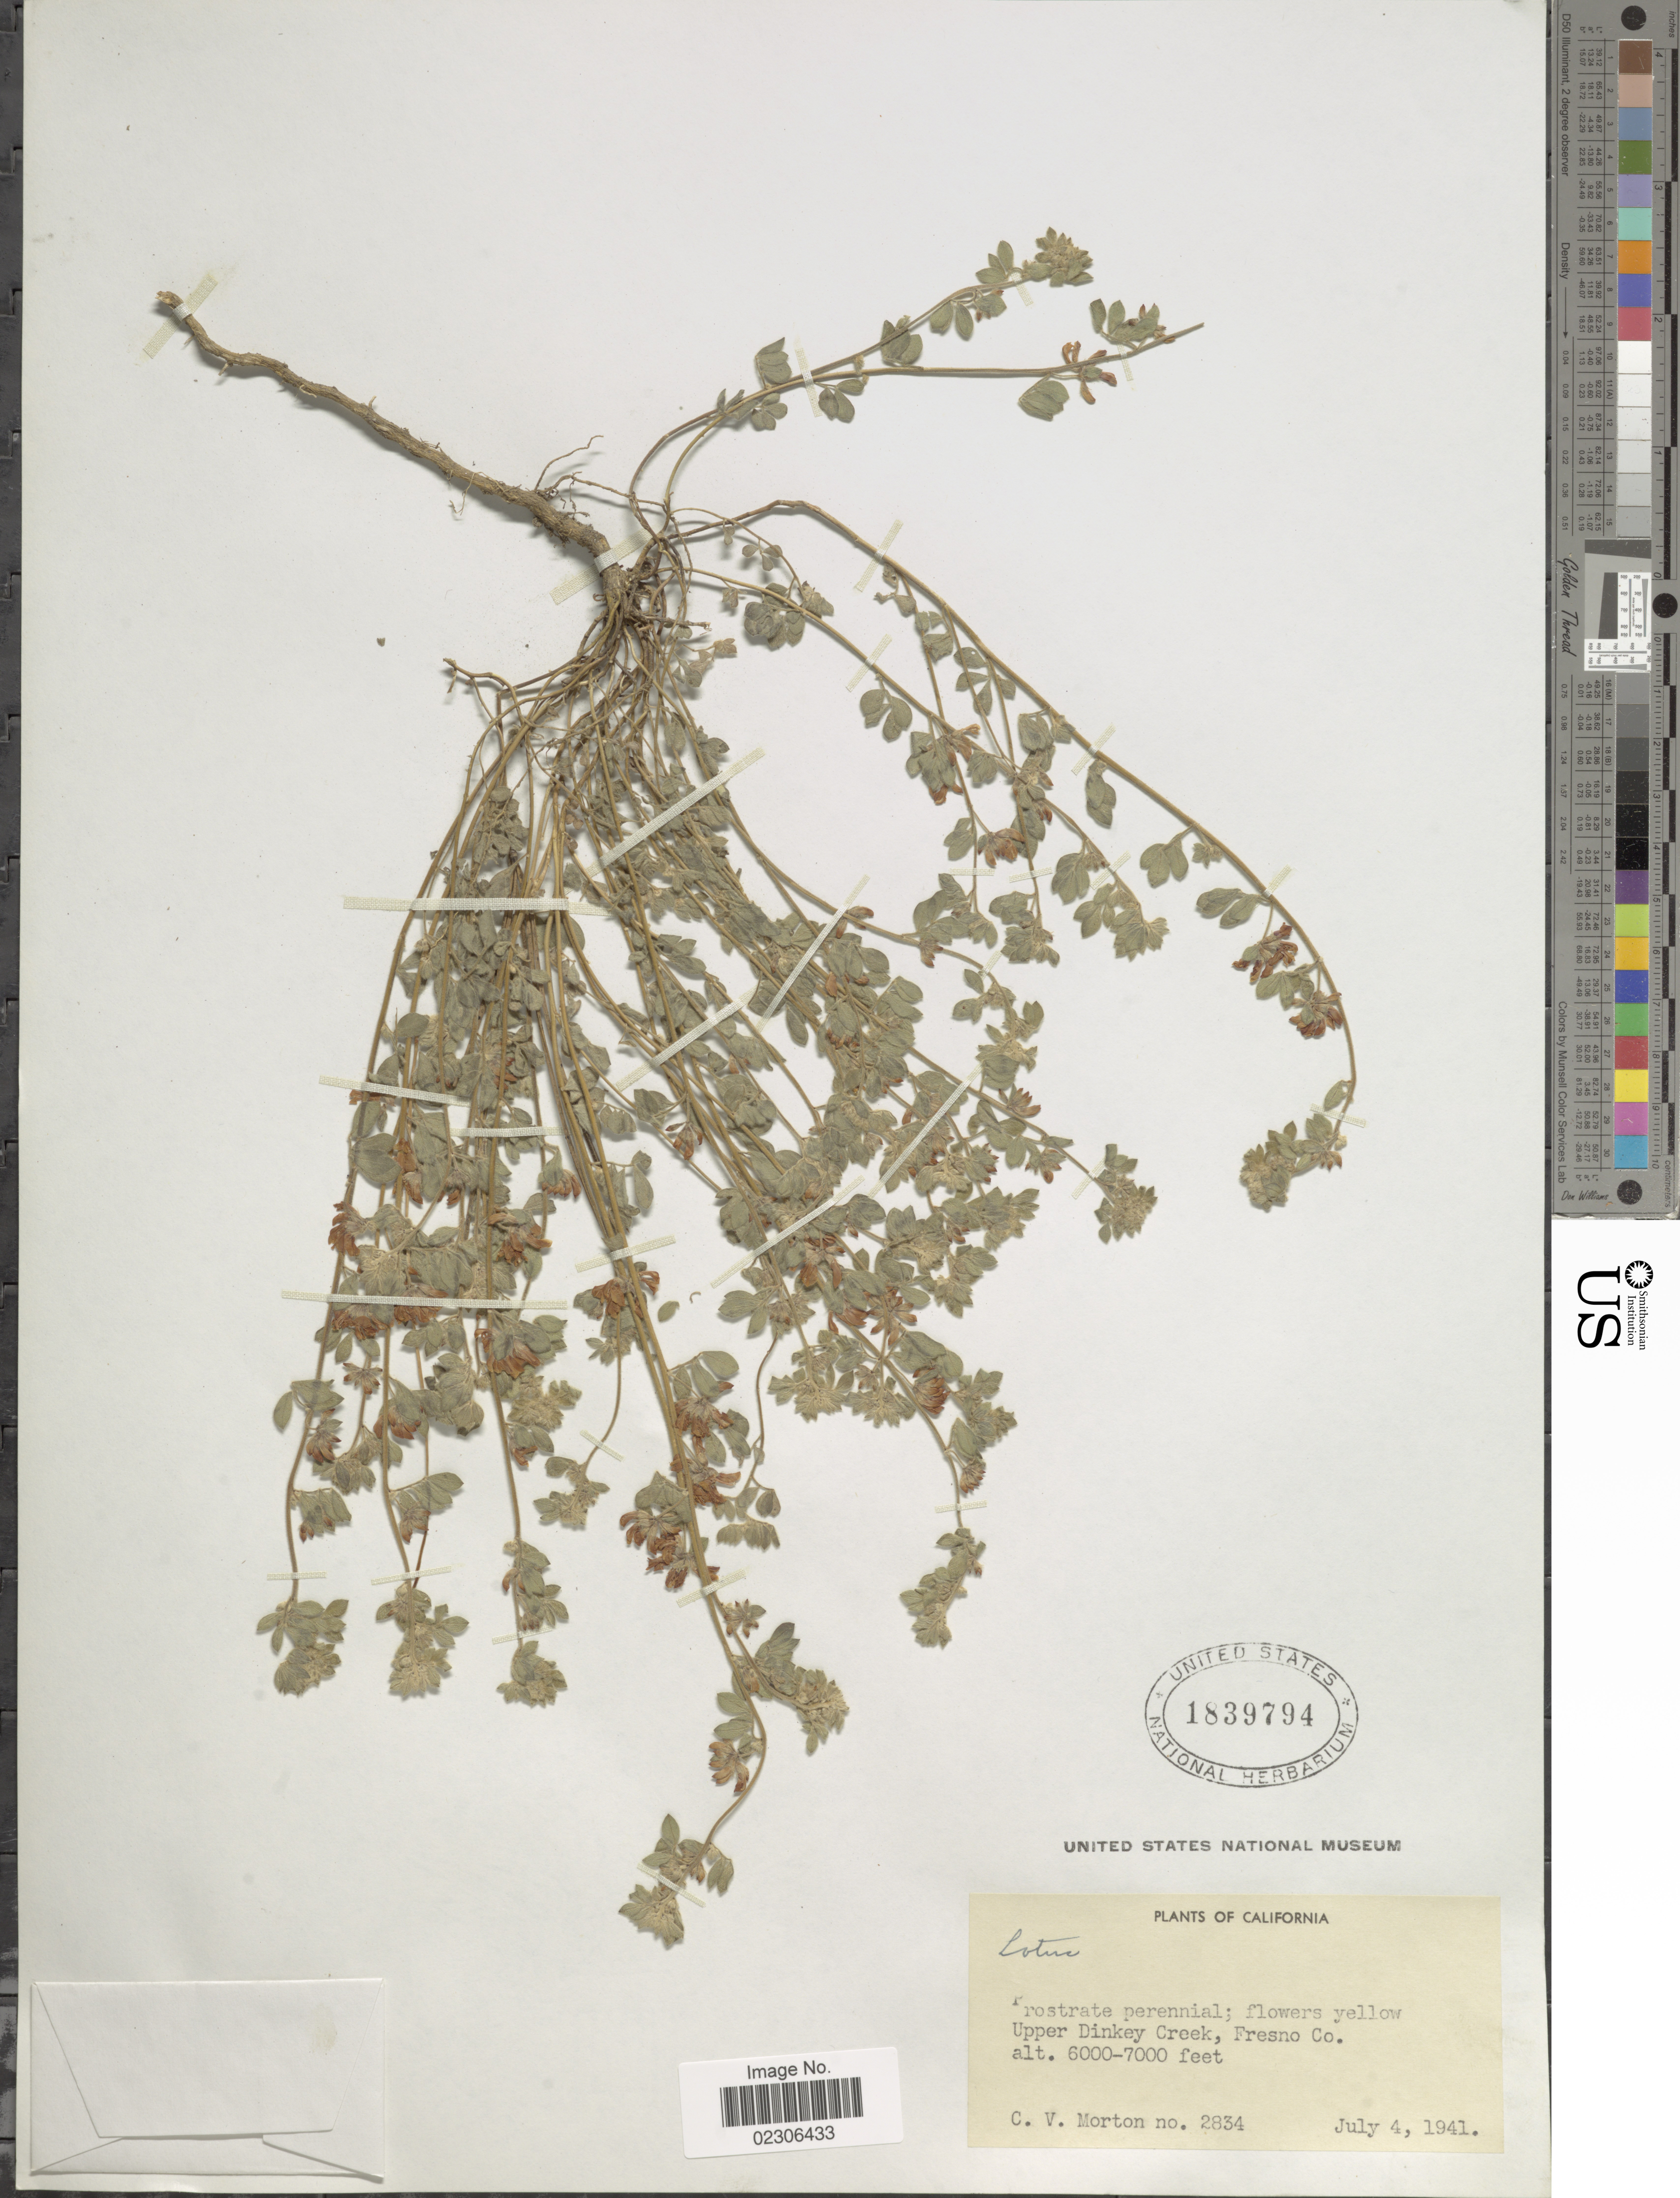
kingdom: Plantae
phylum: Tracheophyta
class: Magnoliopsida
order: Fabales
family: Fabaceae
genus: Acmispon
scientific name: Acmispon nevadensis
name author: (S. Watson) Brouillet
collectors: C. V. Morton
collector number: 2834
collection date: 1941-07-04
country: United States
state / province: California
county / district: Fresno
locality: Upper Dinkey Creek, Fresno Co.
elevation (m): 1829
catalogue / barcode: US 1839794